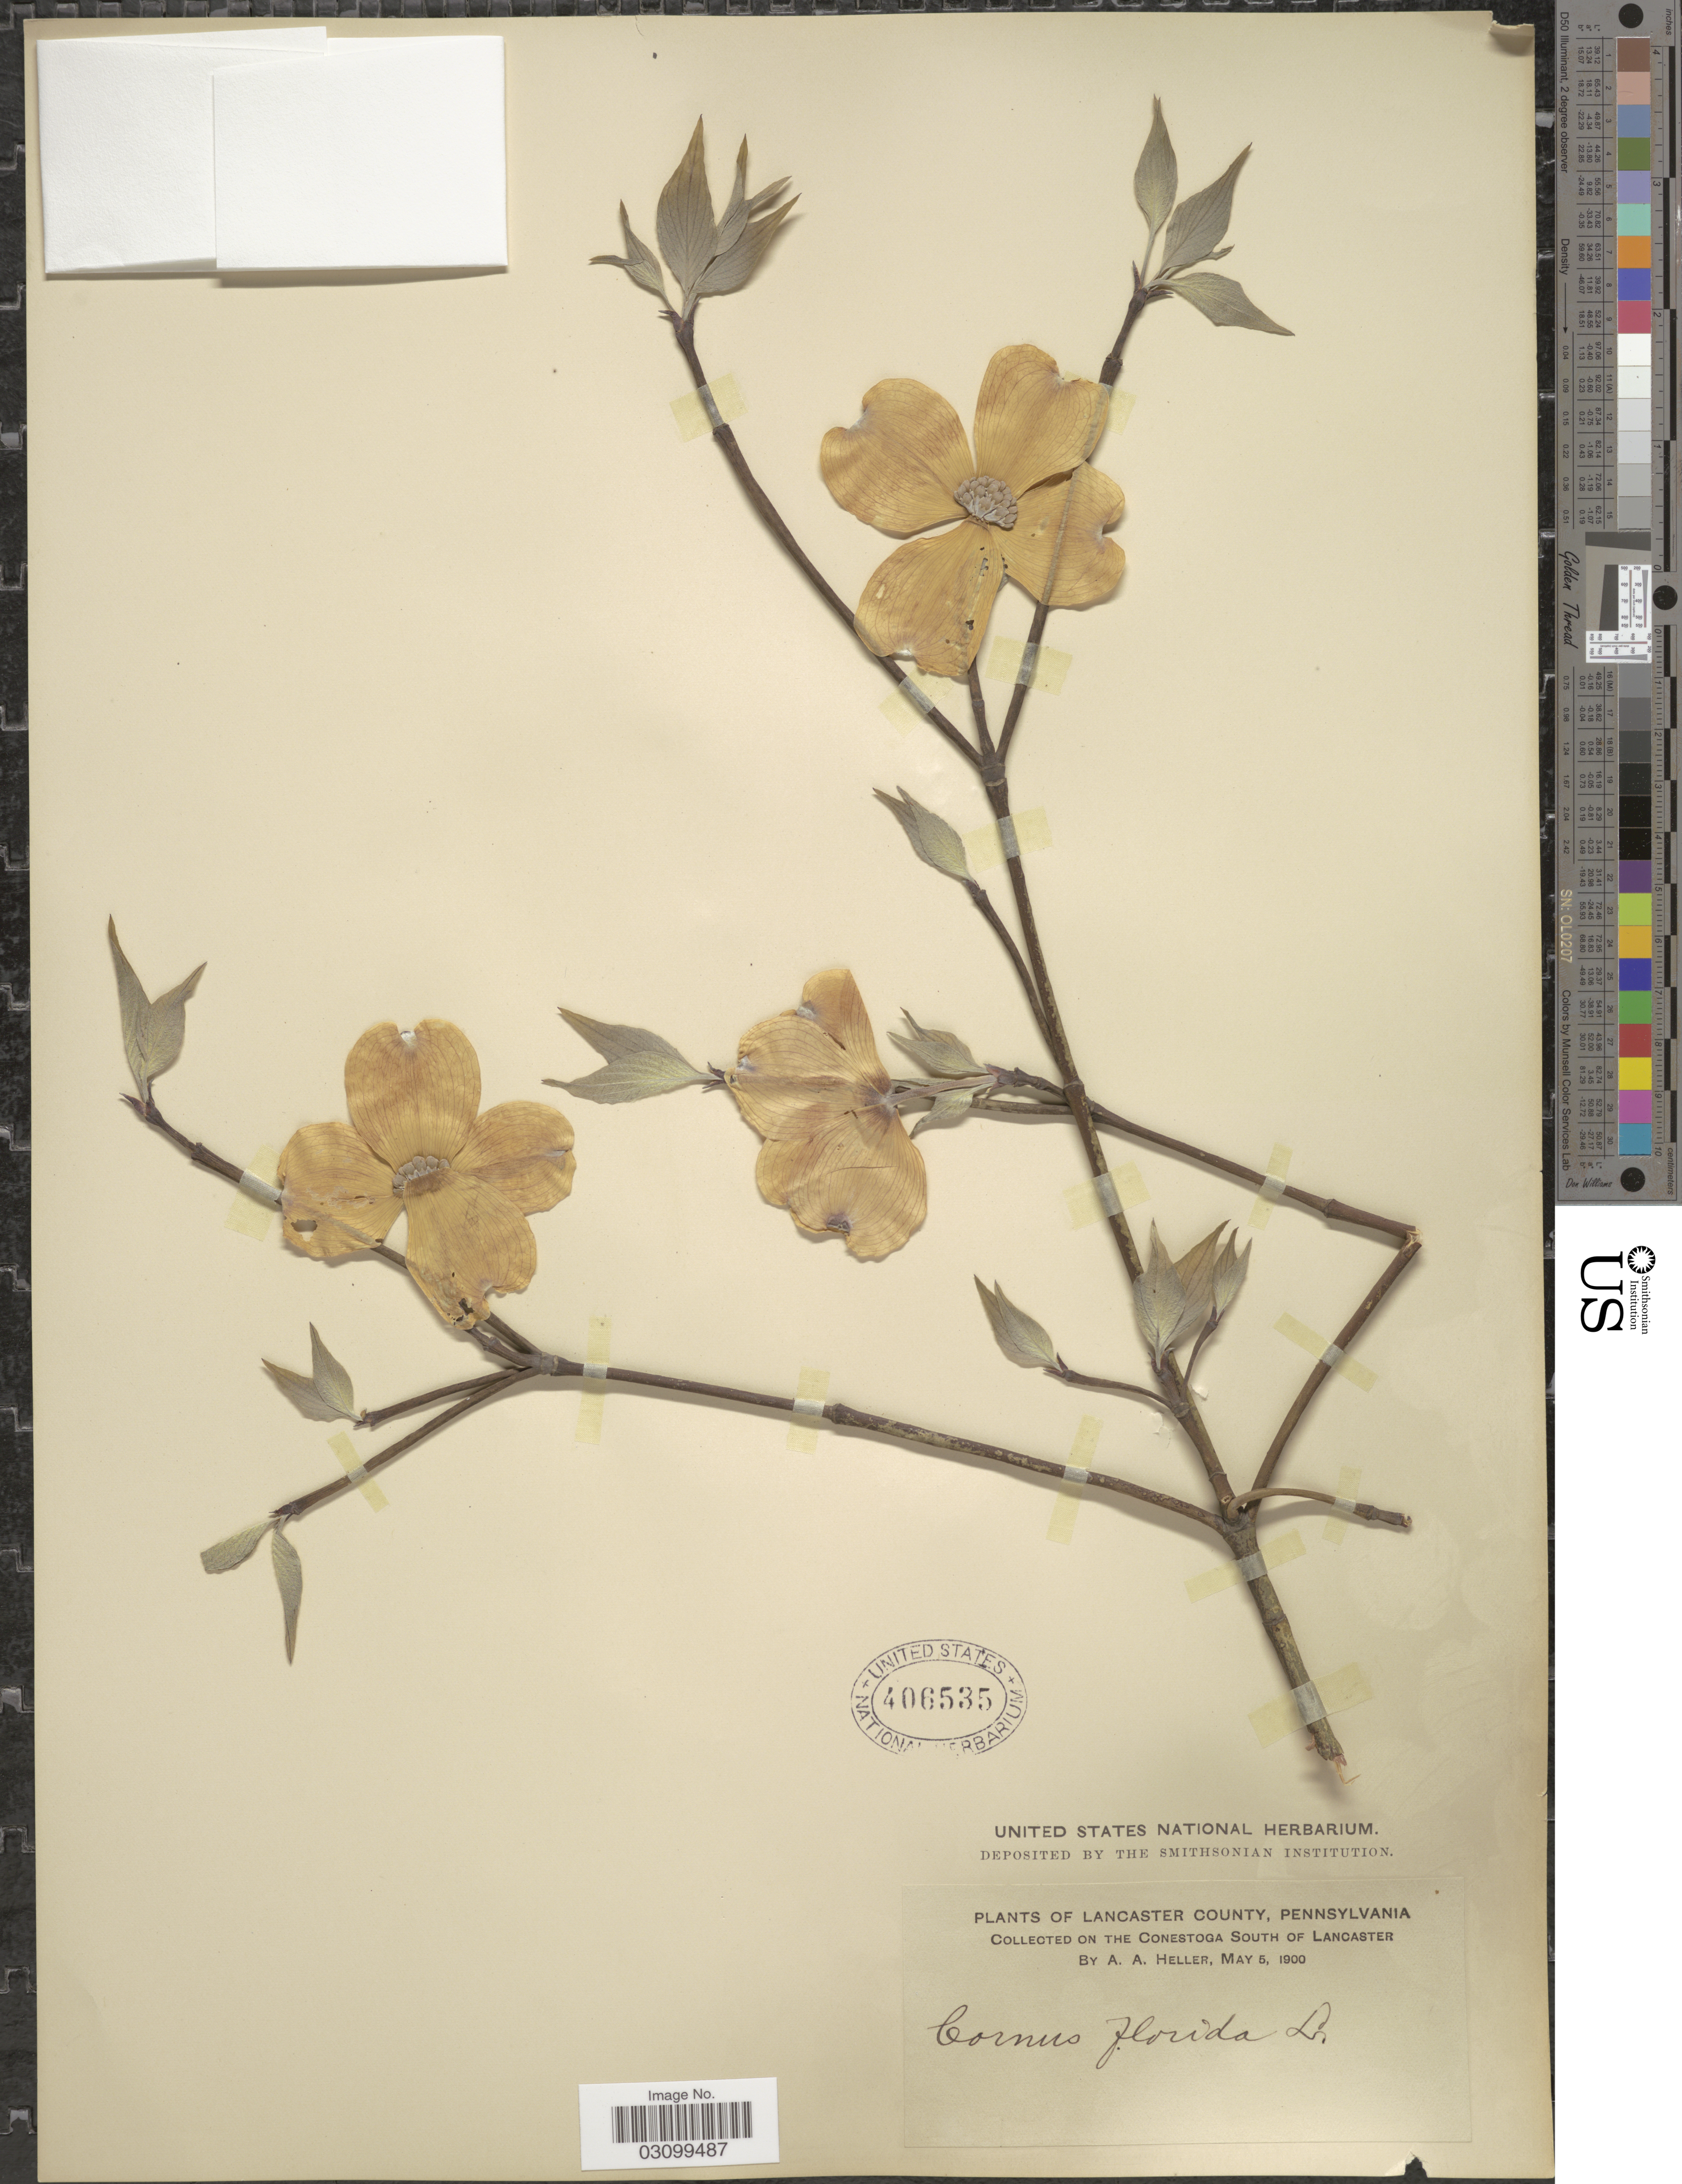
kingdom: Plantae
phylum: Tracheophyta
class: Magnoliopsida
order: Cornales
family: Cornaceae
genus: Cornus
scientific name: Cornus florida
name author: L.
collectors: A. A. Heller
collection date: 1900-05-05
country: United States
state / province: Pennsylvania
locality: Lancaster County. On the Conestoga South of Lancaster.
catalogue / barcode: US 406535